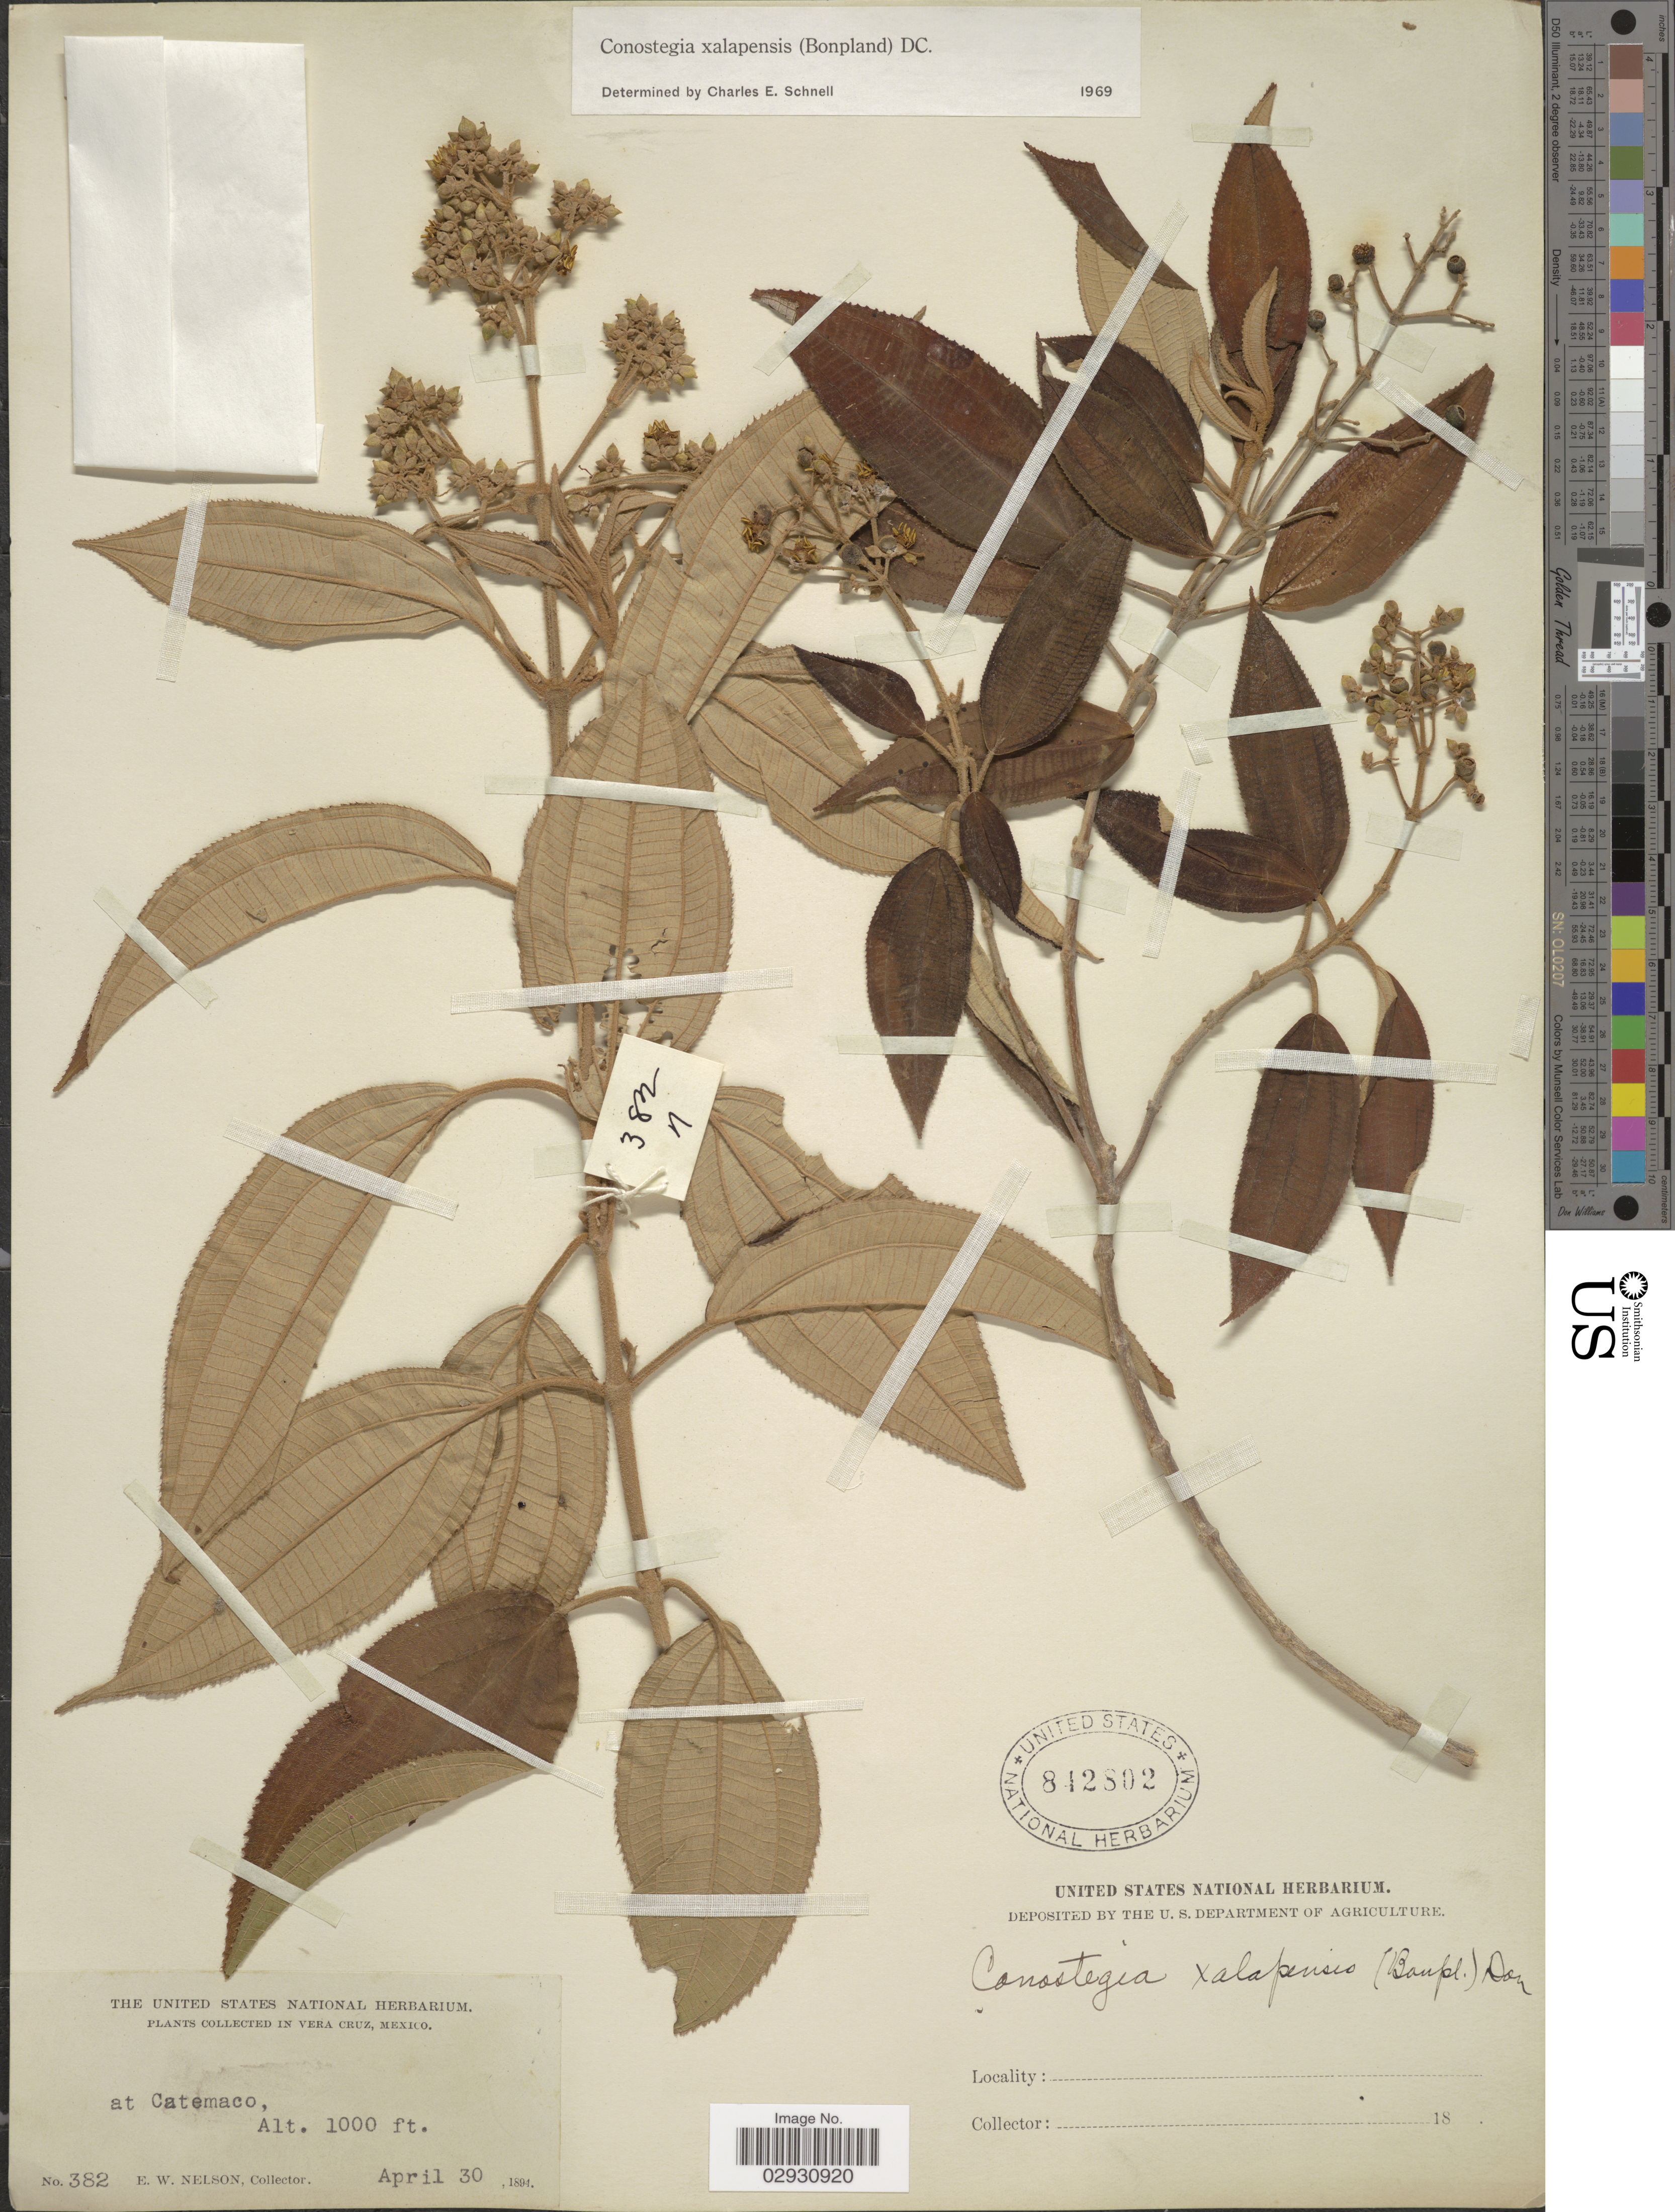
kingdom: Plantae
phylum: Tracheophyta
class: Magnoliopsida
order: Myrtales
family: Melastomataceae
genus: Conostegia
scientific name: Conostegia quadrangularis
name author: Schltdl. ex Steud.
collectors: E. W. Nelson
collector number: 382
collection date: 1894-04-30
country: Mexico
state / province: Veracruz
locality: Vera Cruz, at Catemaco.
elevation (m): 305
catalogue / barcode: US 842802